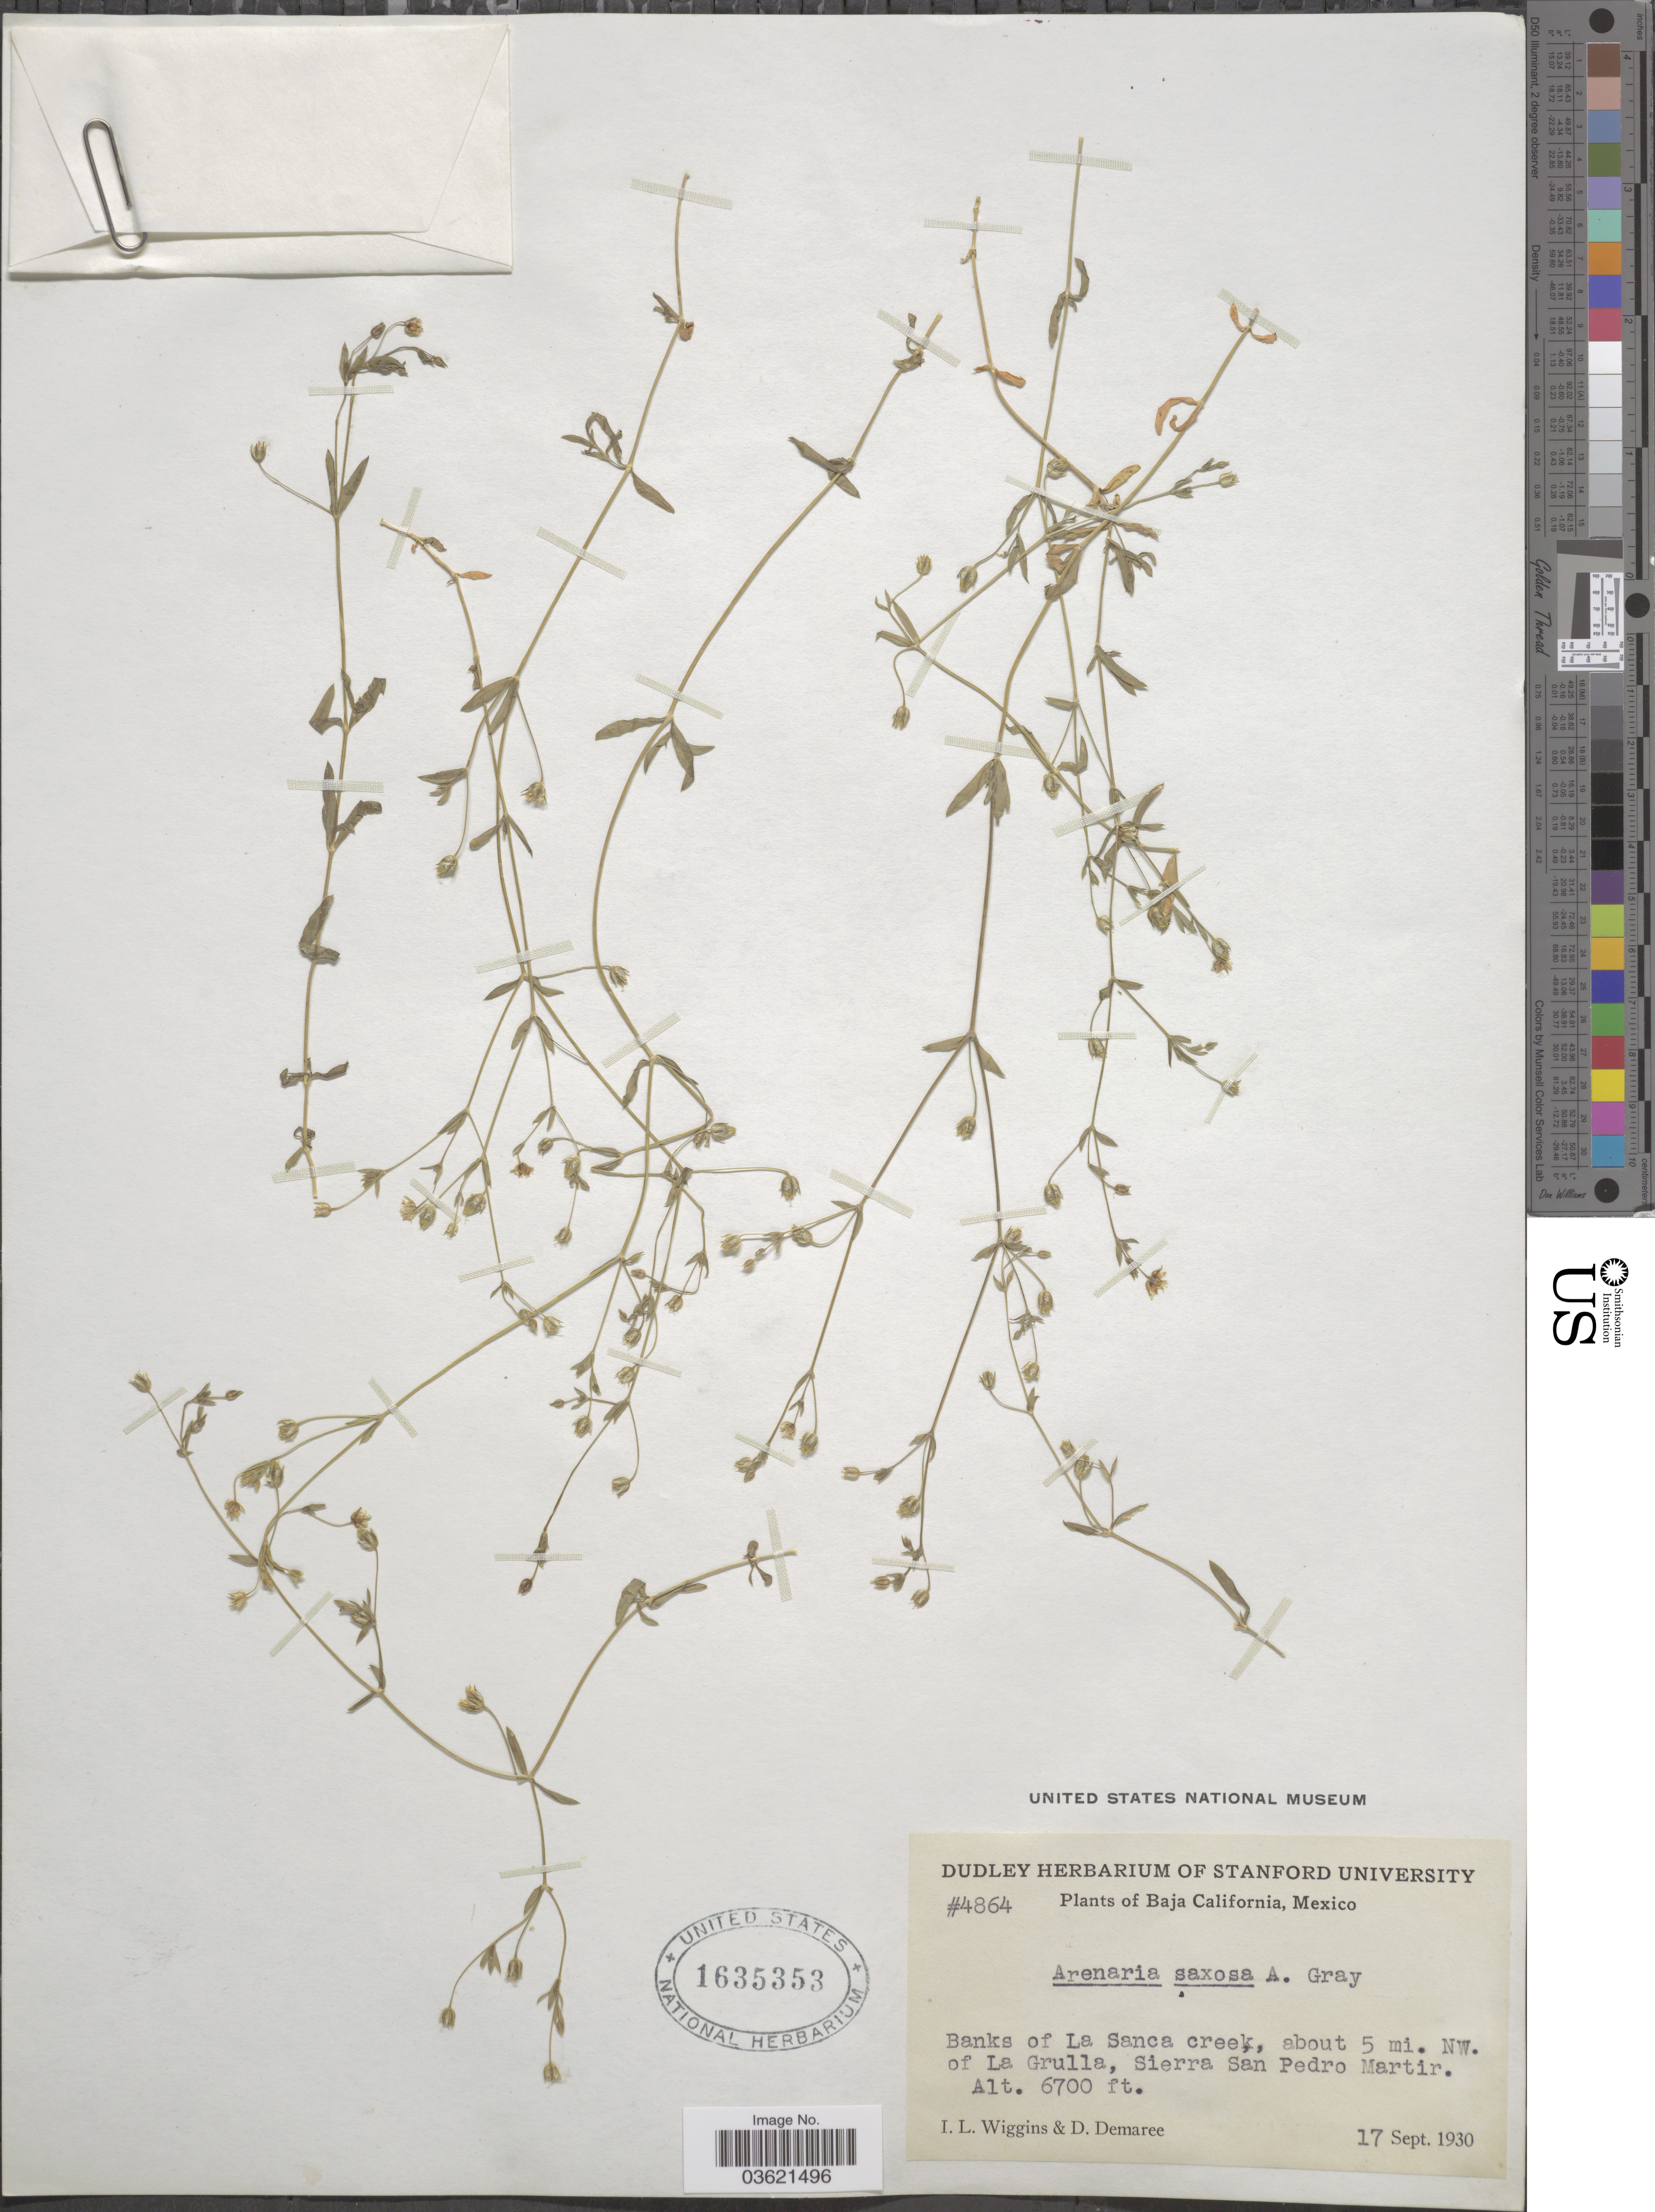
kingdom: Plantae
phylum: Tracheophyta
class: Magnoliopsida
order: Caryophyllales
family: Caryophyllaceae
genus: Arenaria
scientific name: Arenaria lanuginosa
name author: (Michx.) Rohrb.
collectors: I. L. Wiggins & D. Demaree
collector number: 4864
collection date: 1930-09-17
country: Mexico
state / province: Baja California Norte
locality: Banks of La Sanca creek, about 5 mi. NW. of La Grulla, Sierra San Pedro Martir.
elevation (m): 2042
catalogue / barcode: US 1635353